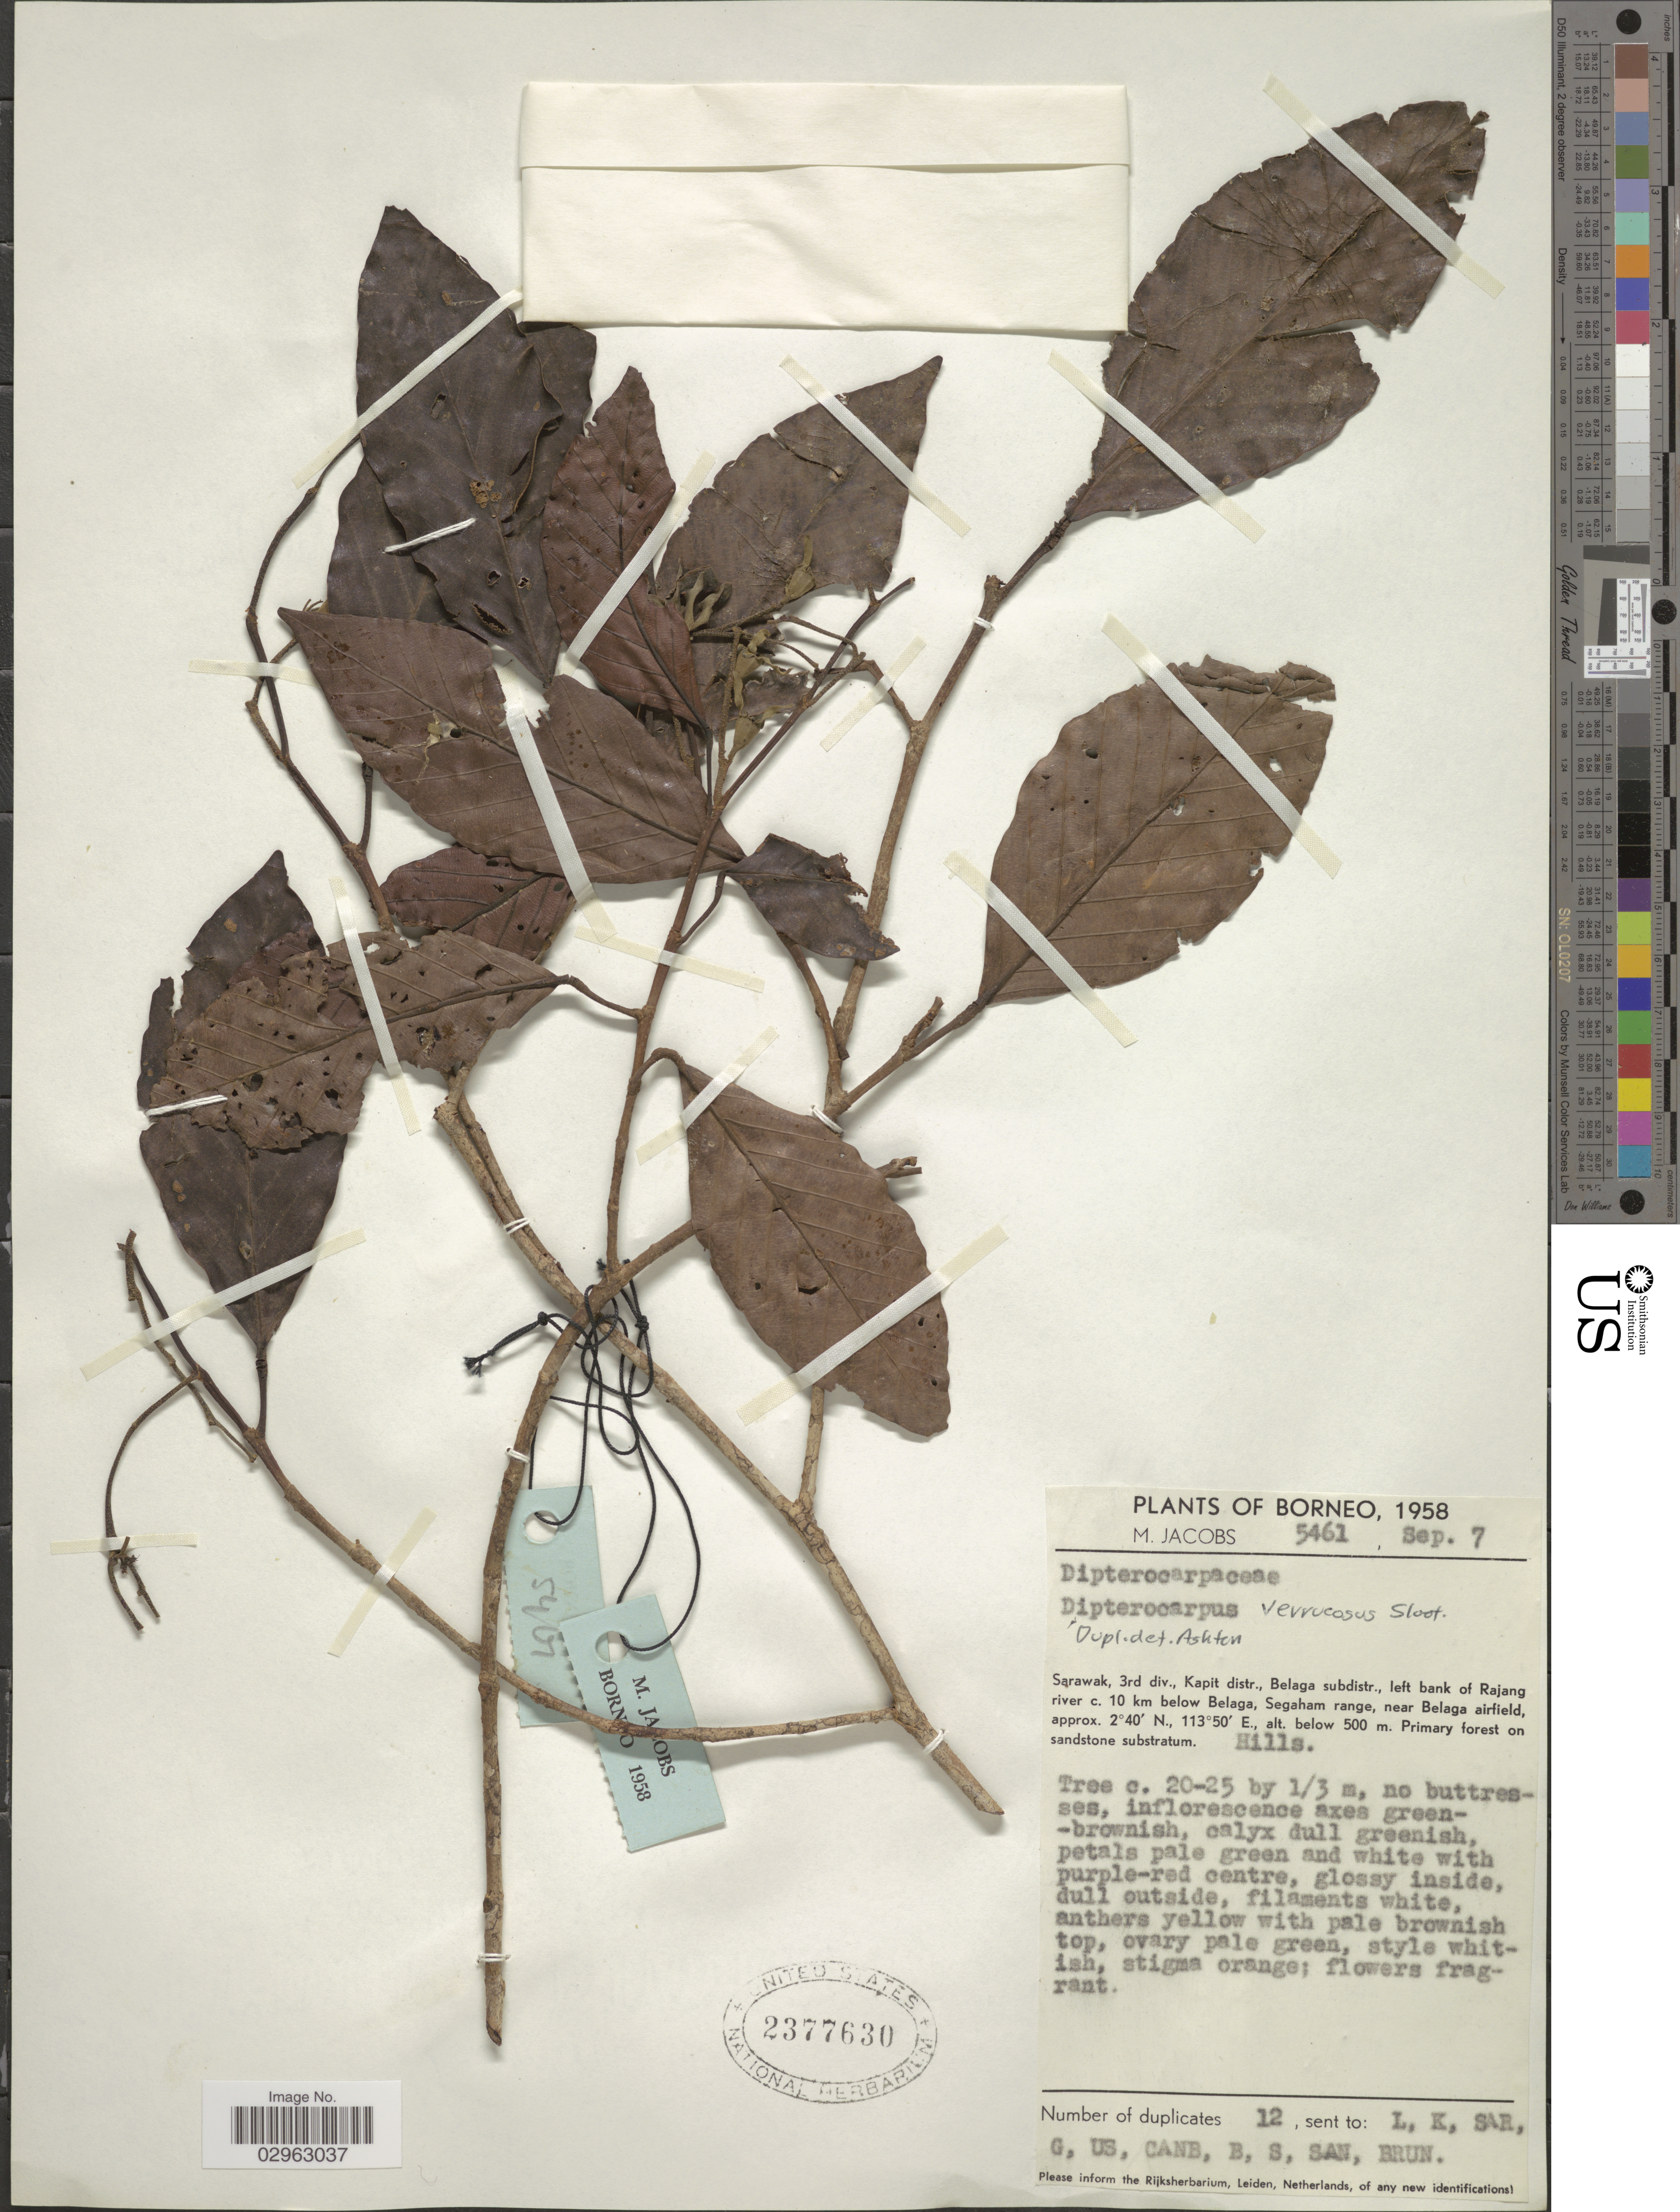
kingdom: Plantae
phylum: Tracheophyta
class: Magnoliopsida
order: Malvales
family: Dipterocarpaceae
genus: Dipterocarpus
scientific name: Dipterocarpus verrucosus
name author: Foxw. ex Slooten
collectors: M. Jacobs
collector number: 5461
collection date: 1958-09-07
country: Malaysia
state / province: Sarawak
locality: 3rd div., Kapit distr., Belaga subdistr., left bank of Rajang river c. 10 km below Belaga, Segaham range, near Belaga airfield.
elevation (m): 500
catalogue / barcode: US 2377630